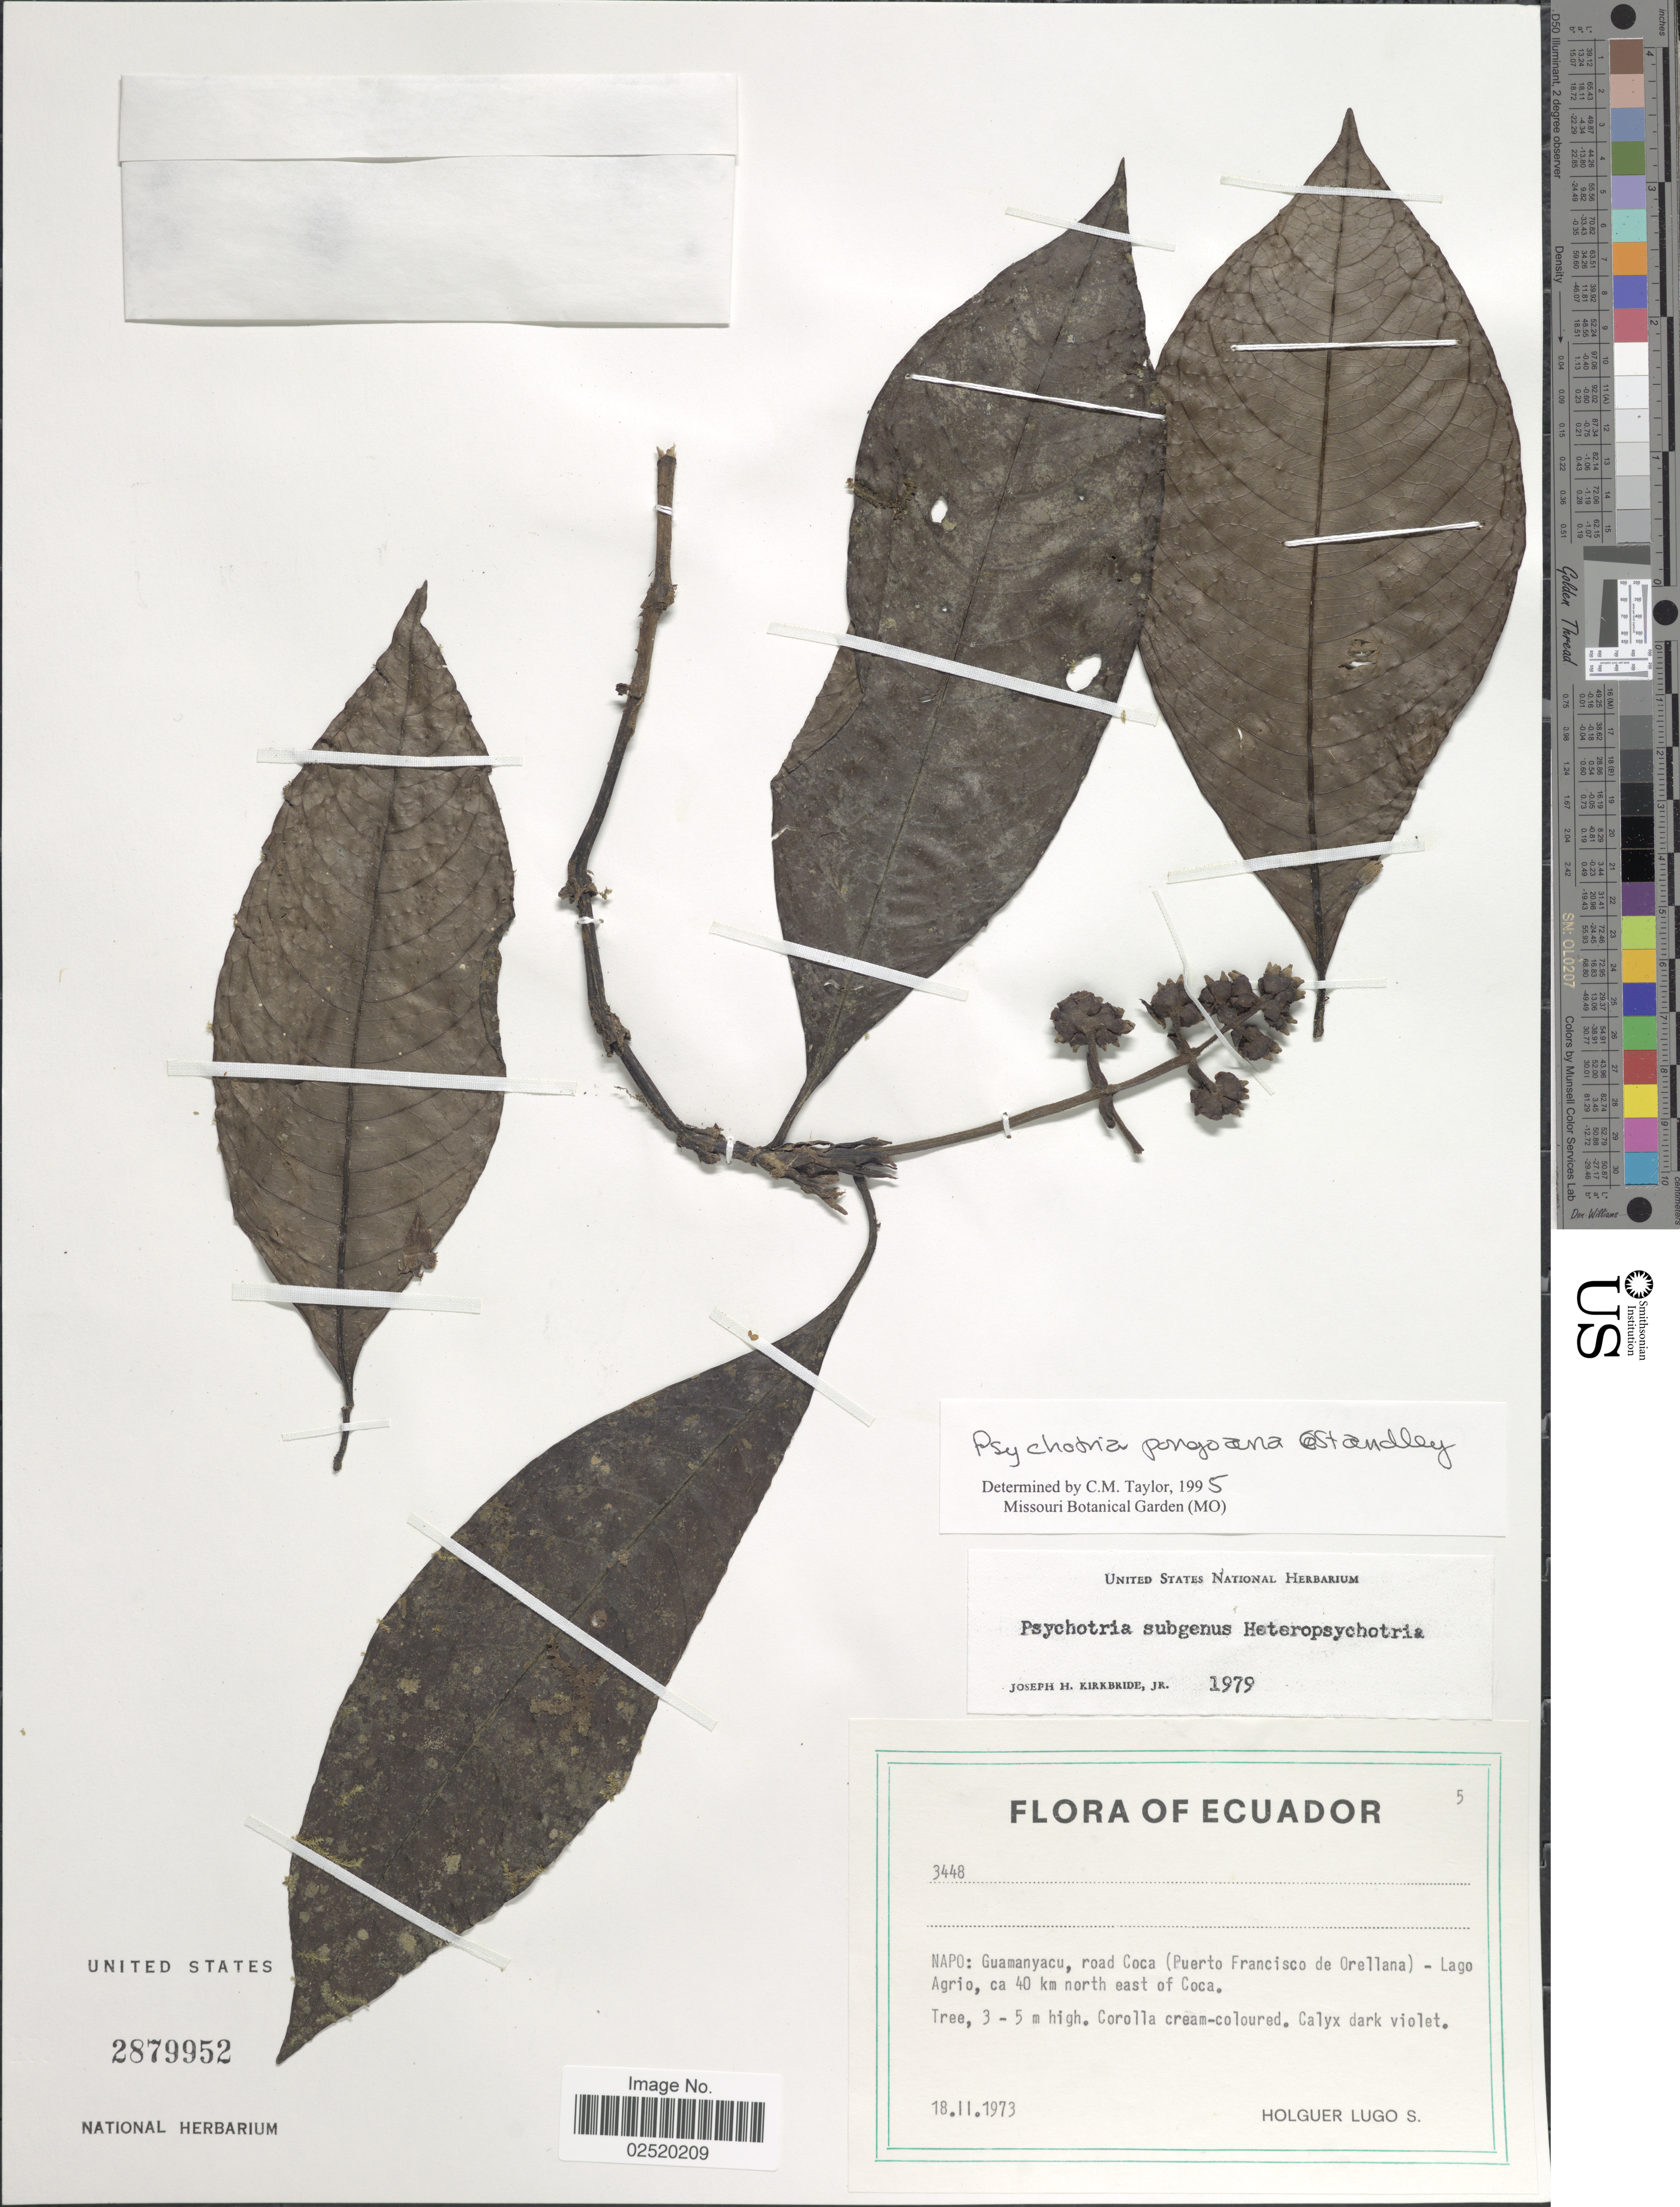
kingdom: Plantae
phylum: Tracheophyta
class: Magnoliopsida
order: Gentianales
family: Rubiaceae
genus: Psychotria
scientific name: Psychotria pongoana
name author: Standl.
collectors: H. Lugo S.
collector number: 3448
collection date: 1973-11-18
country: Ecuador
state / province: Napo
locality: Napo: Guamanyacu, road Coca (Puerto Francisco de Orellana) Lago Agrio, 40 km north east of Coca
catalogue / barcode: US 2879952